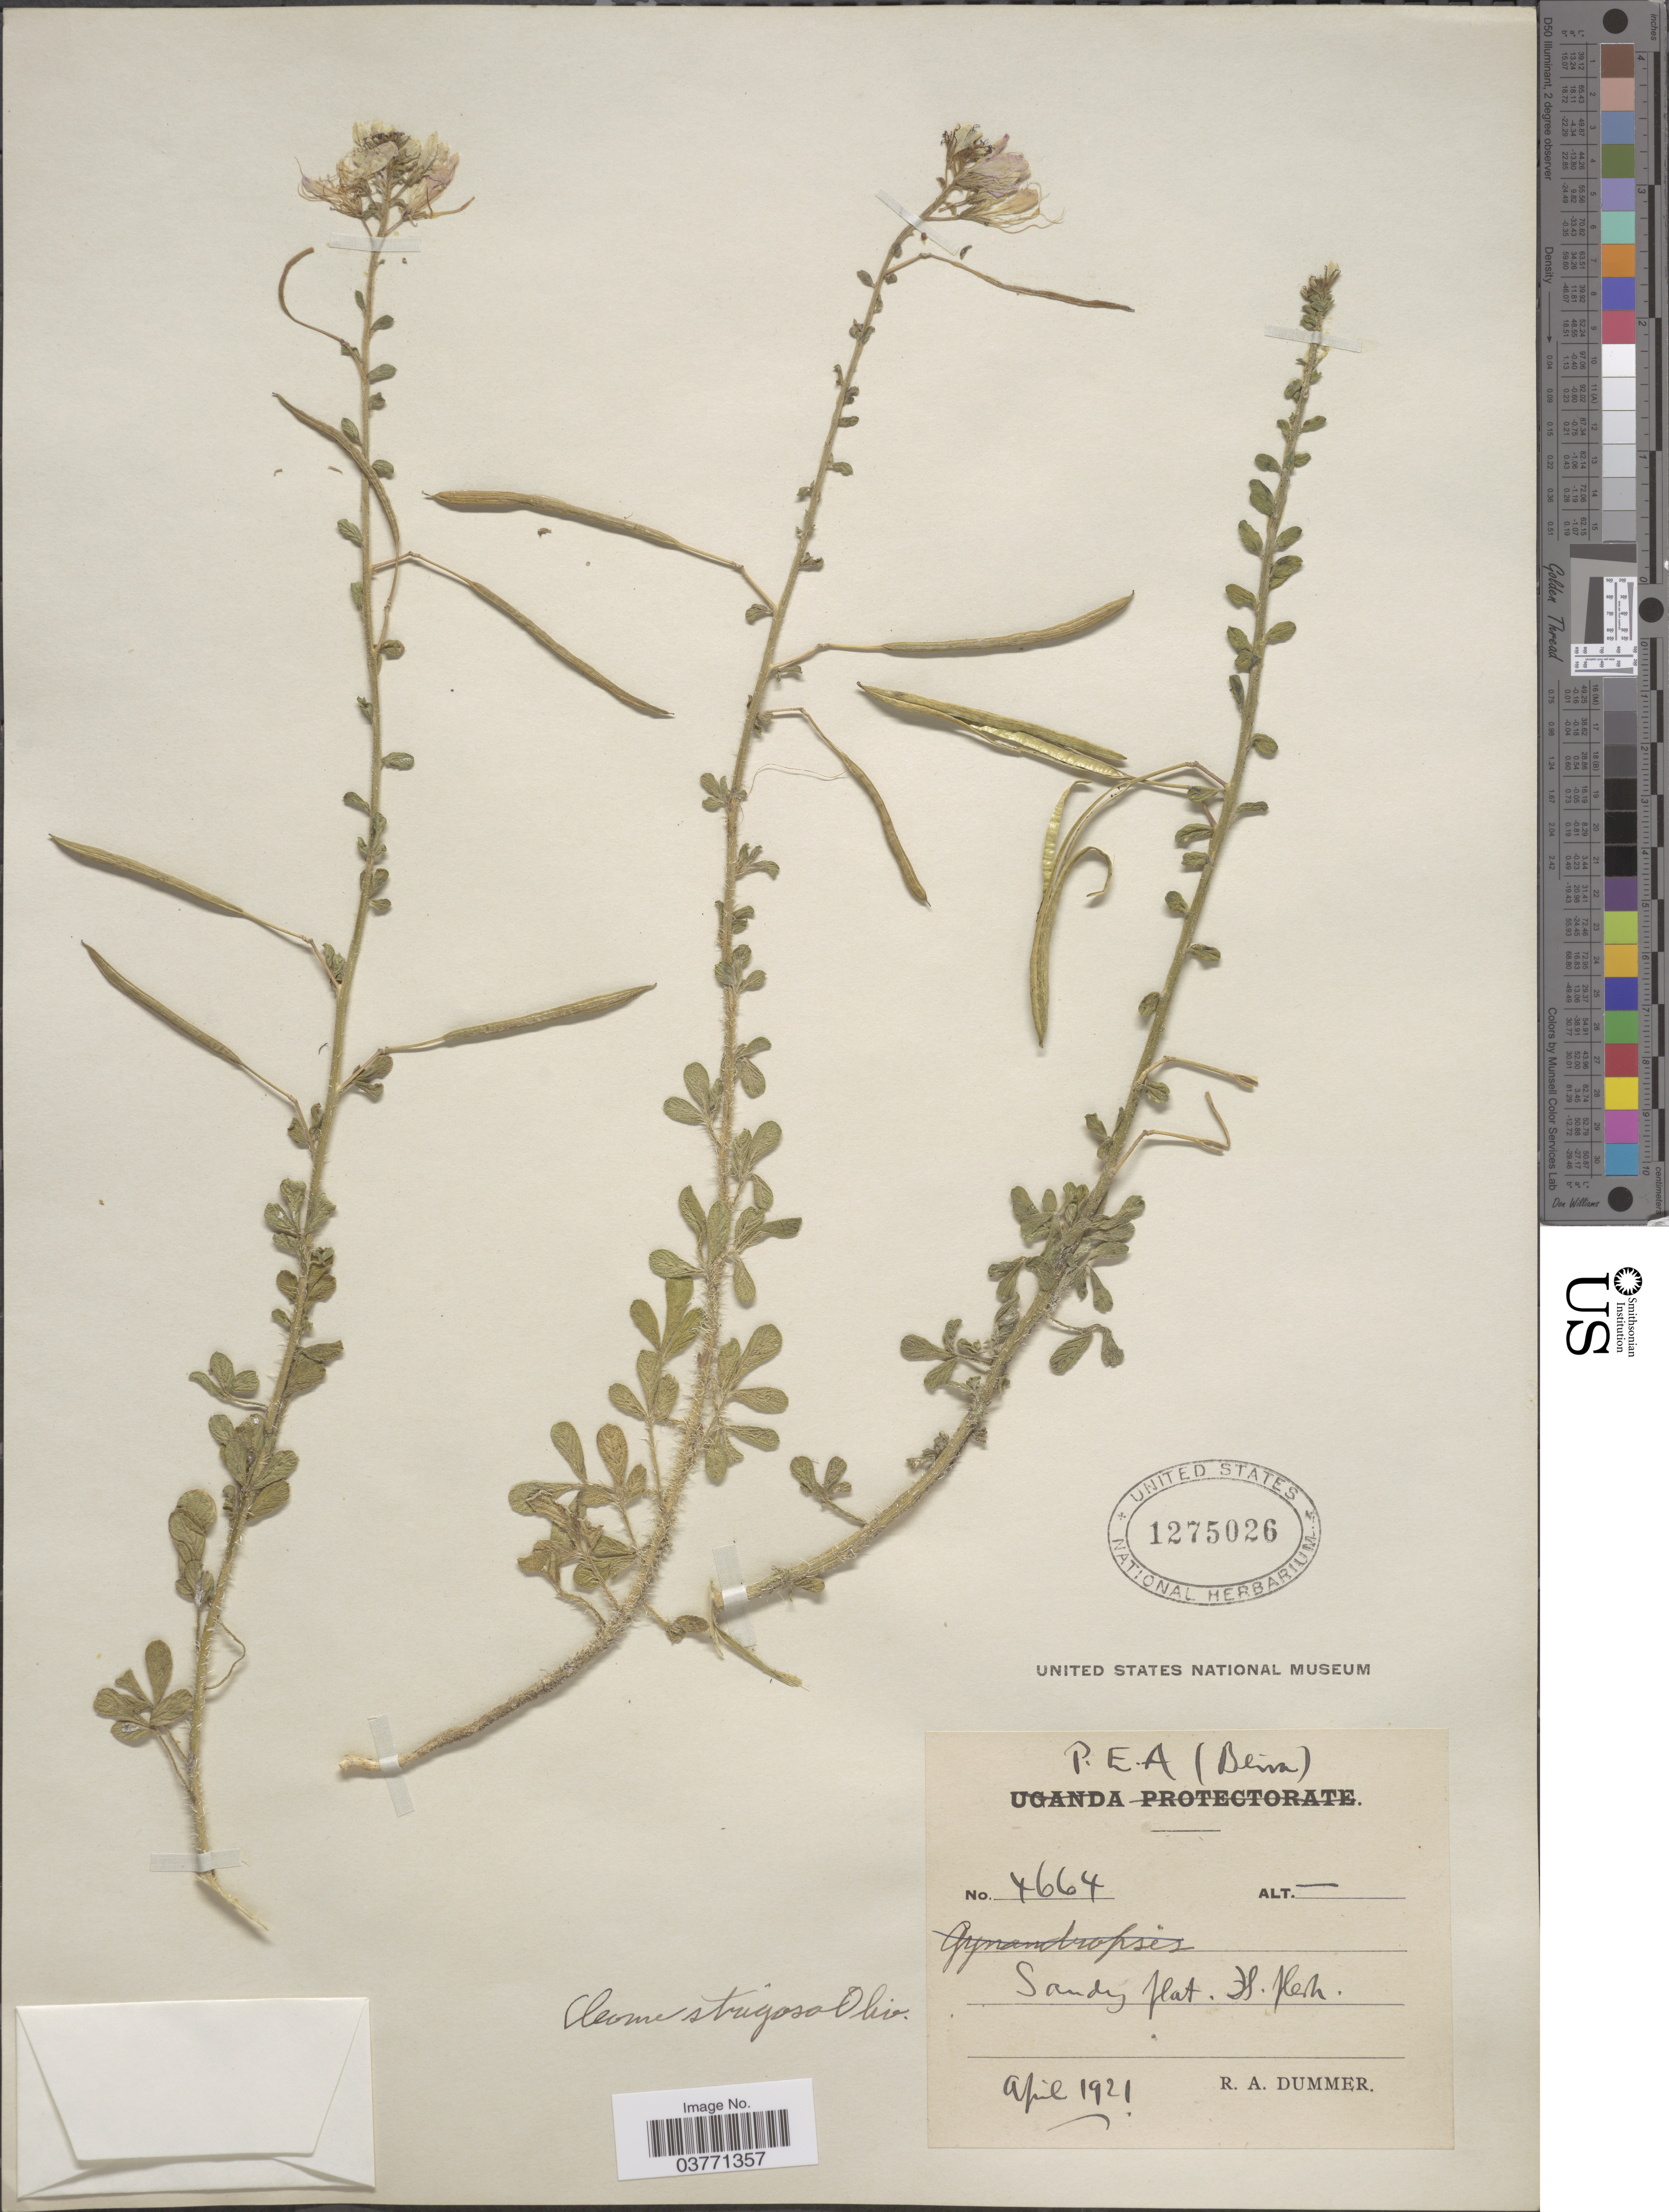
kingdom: Plantae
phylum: Tracheophyta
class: Magnoliopsida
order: Brassicales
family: Cleomaceae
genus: Sieruela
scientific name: Sieruela strigosa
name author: (Bojer) Roalson & J.C. Hall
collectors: R. Dümmer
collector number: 4664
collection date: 1921-04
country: Mozambique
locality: P. E. A. (Beira).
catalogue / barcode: US 1275026